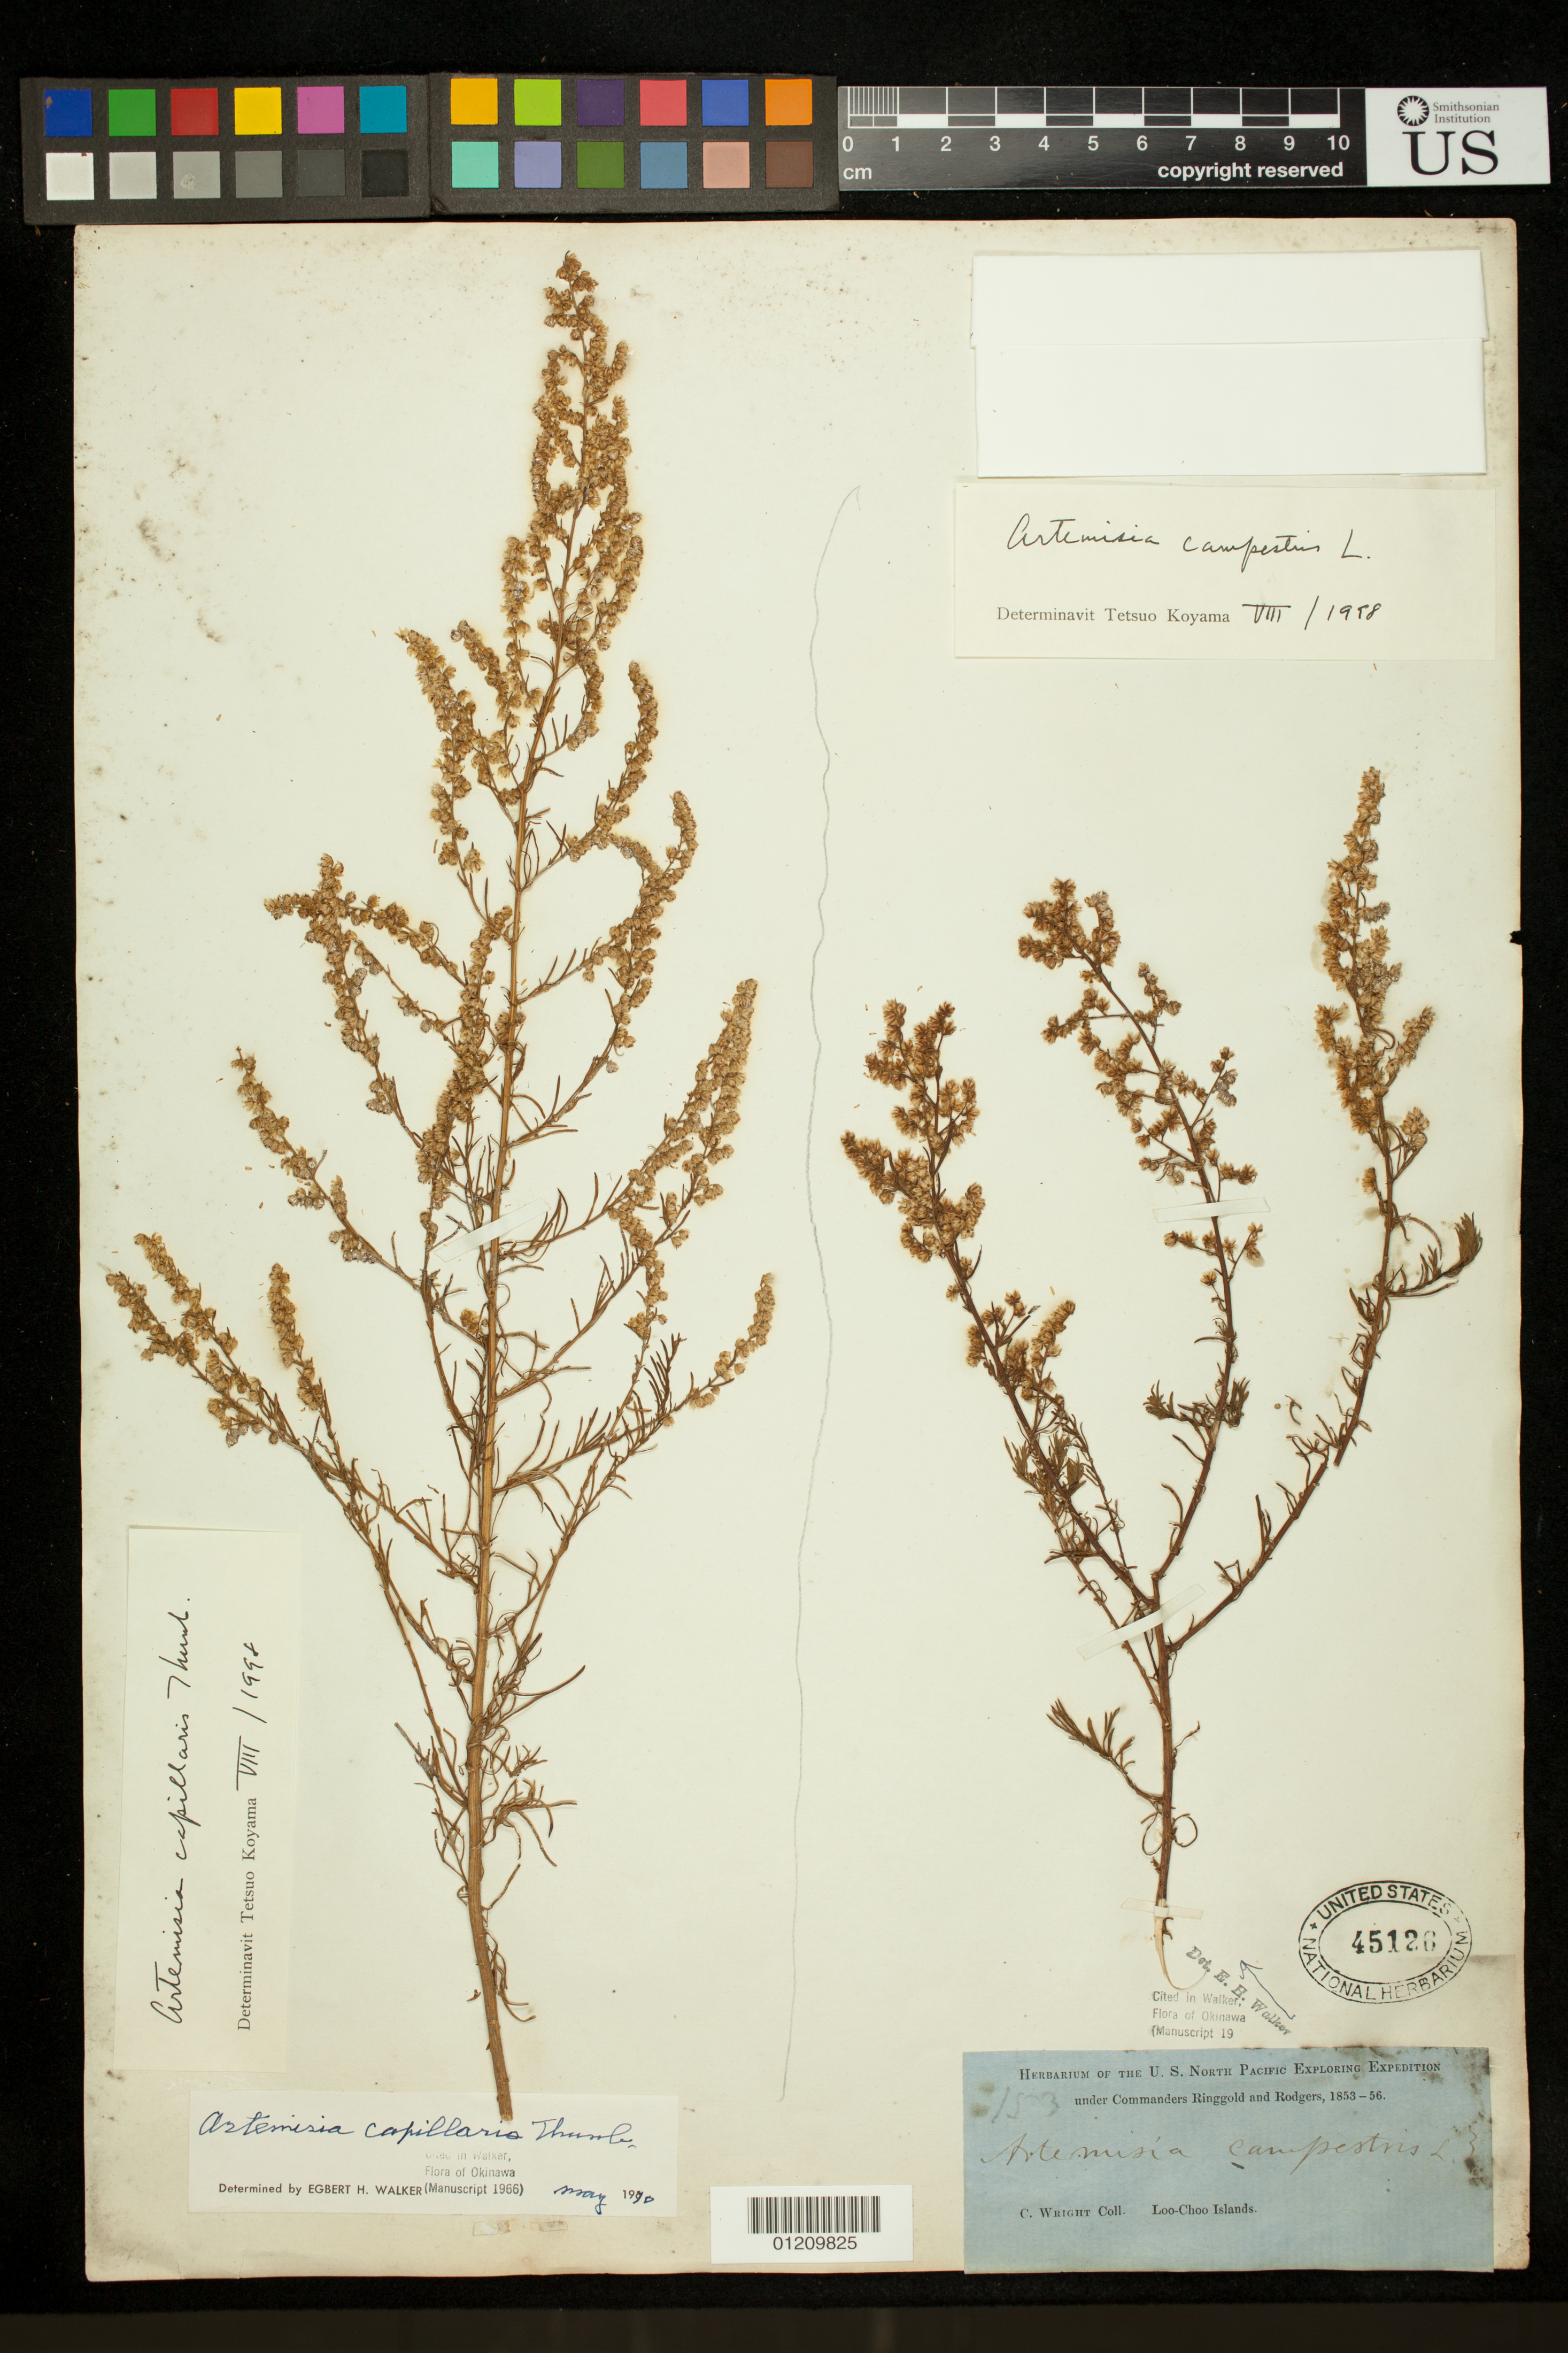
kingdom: Plantae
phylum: Tracheophyta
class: Magnoliopsida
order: Asterales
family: Asteraceae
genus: Artemisia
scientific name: Artemisia capillaris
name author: Thunb.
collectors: C. Wright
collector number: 153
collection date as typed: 1853 to -- --- 1856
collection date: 1853/1856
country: Japan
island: Ryukyu Islands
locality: Loo Choo Islands.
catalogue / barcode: US 45126